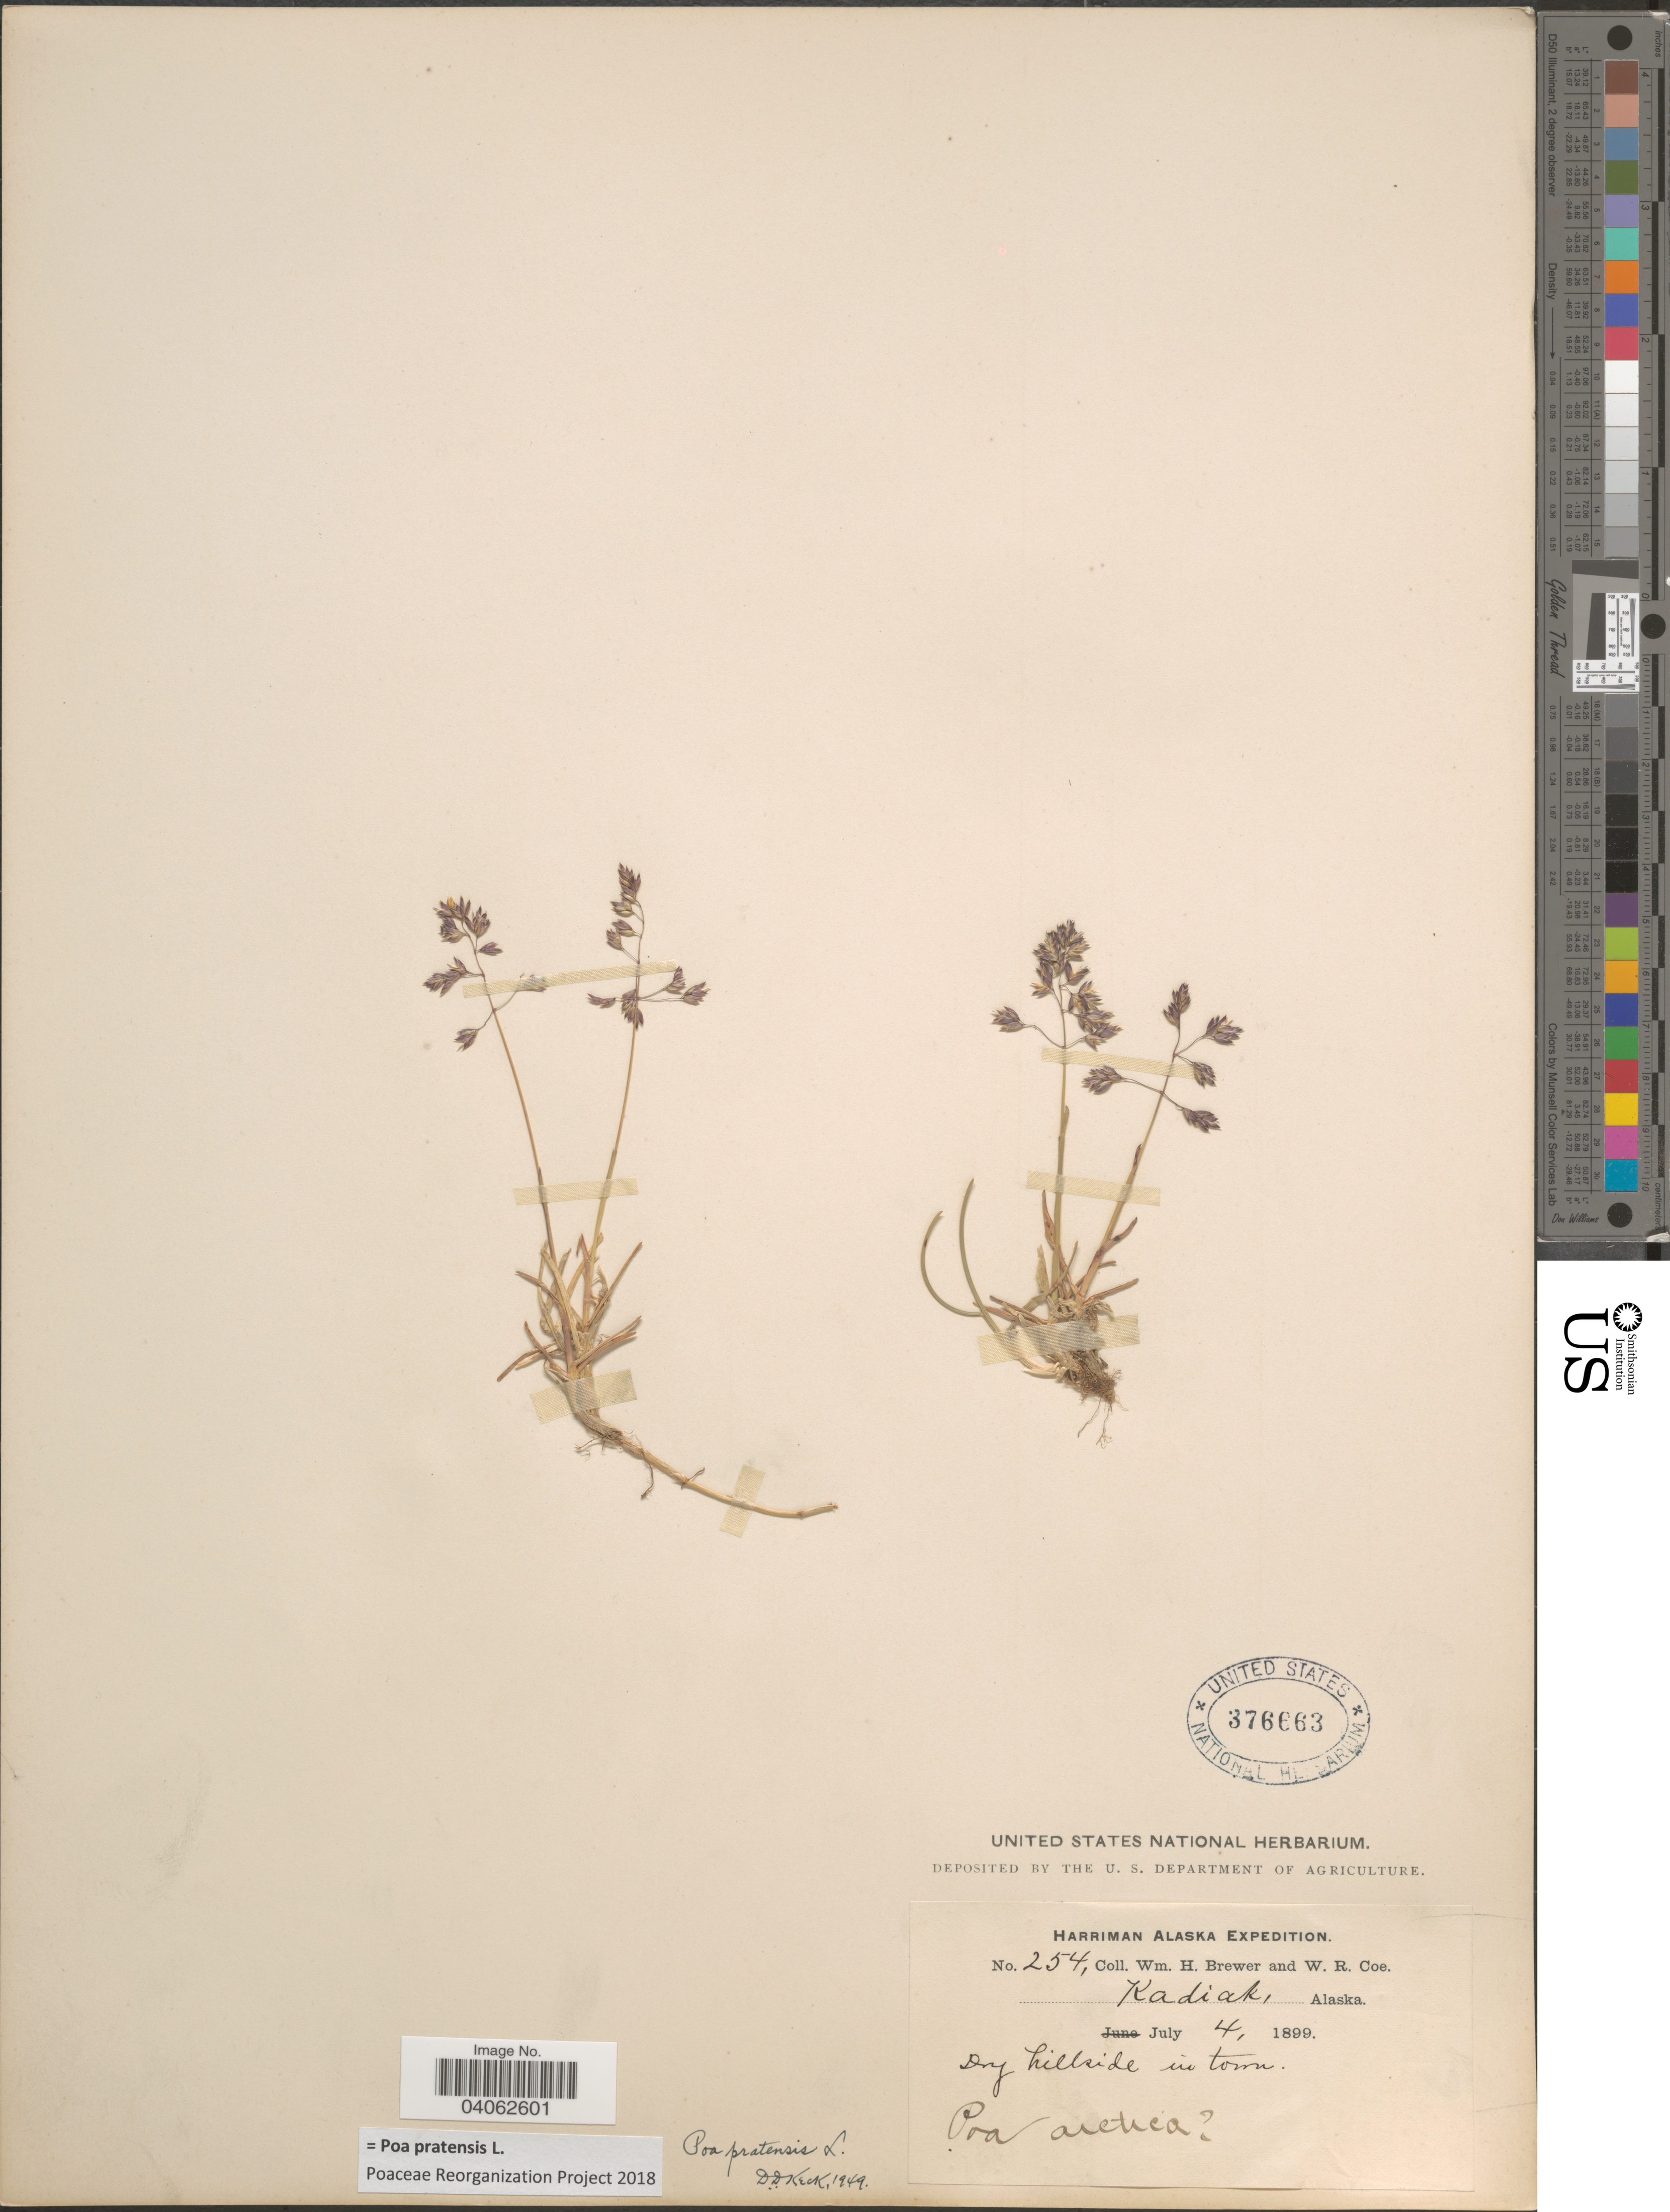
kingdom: Plantae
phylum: Tracheophyta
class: Liliopsida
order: Poales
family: Poaceae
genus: Poa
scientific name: Poa pratensis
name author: L.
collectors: W. H. Brewer & W. Coe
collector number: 254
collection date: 1899-07-04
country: United States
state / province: Alaska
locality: Kadiak. Dry hillside in town.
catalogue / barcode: US 376663